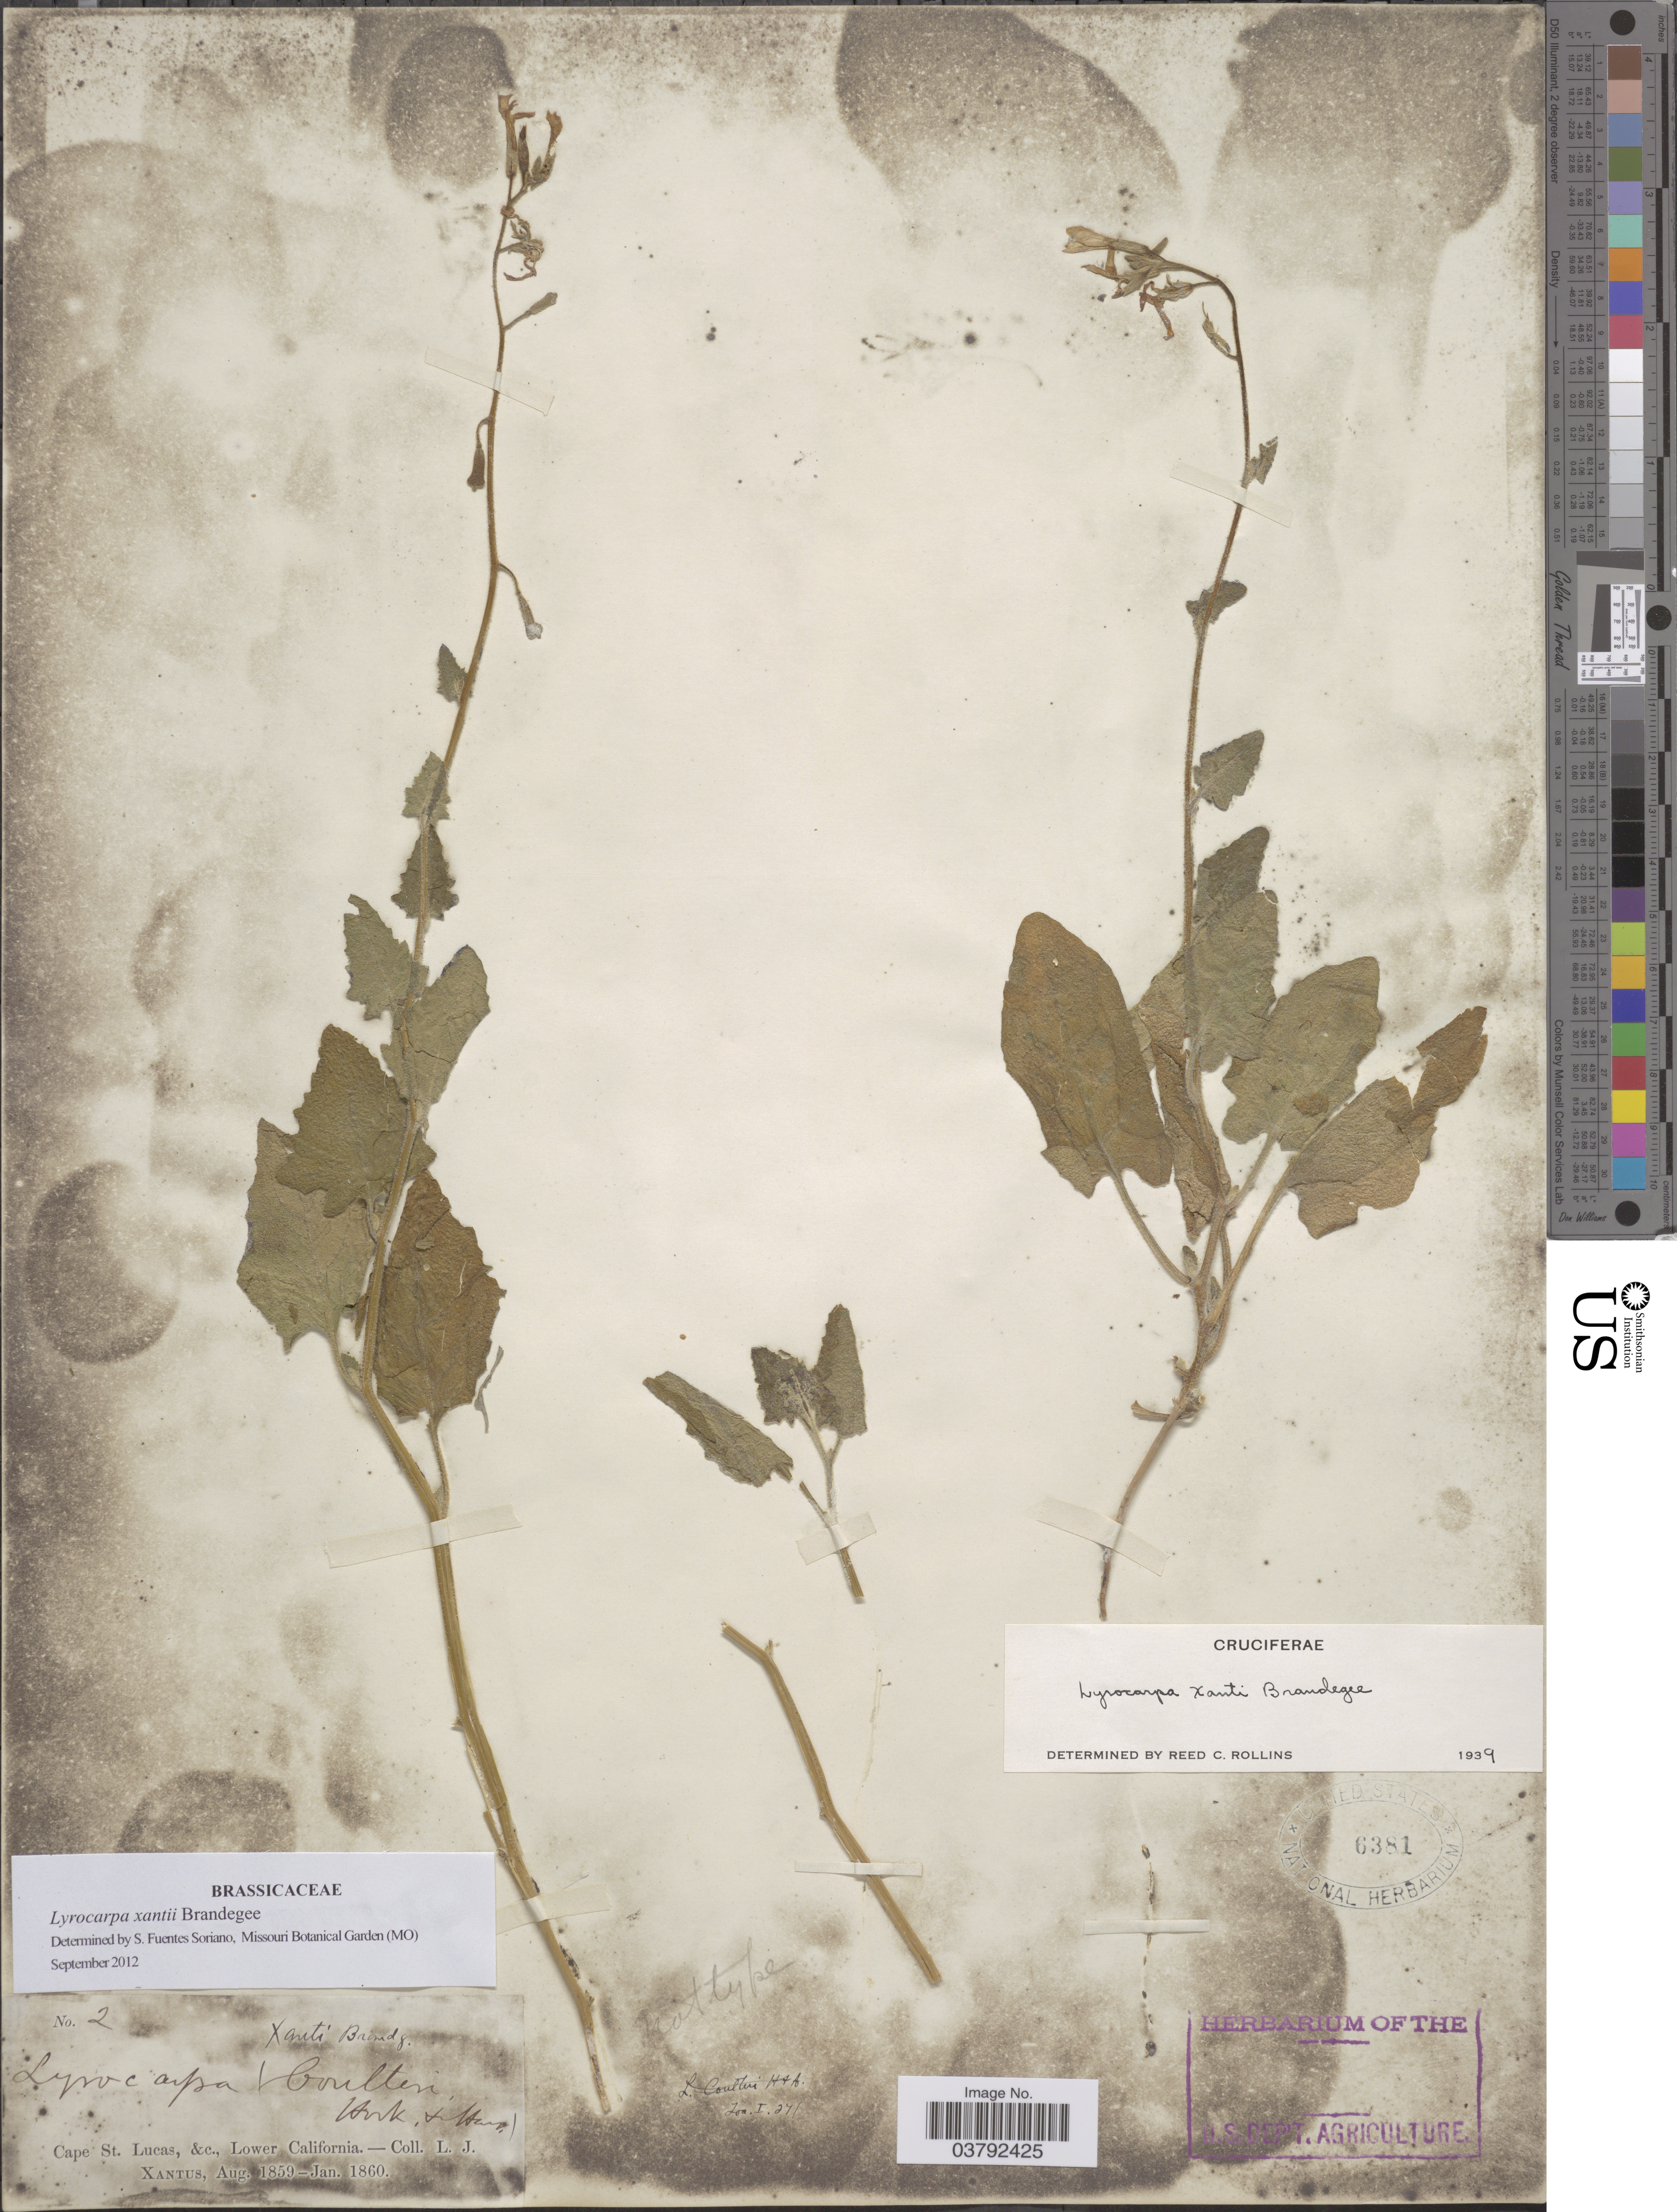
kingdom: Plantae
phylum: Tracheophyta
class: Magnoliopsida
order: Brassicales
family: Brassicaceae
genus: Lyrocarpa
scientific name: Lyrocarpa xantii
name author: Brandegee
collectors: L. J. Xantus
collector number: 2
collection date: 1859-08/1860-01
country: Mexico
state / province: Baja California Sur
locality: Cape St. Lucas, &c., Lower California.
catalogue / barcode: US 6381